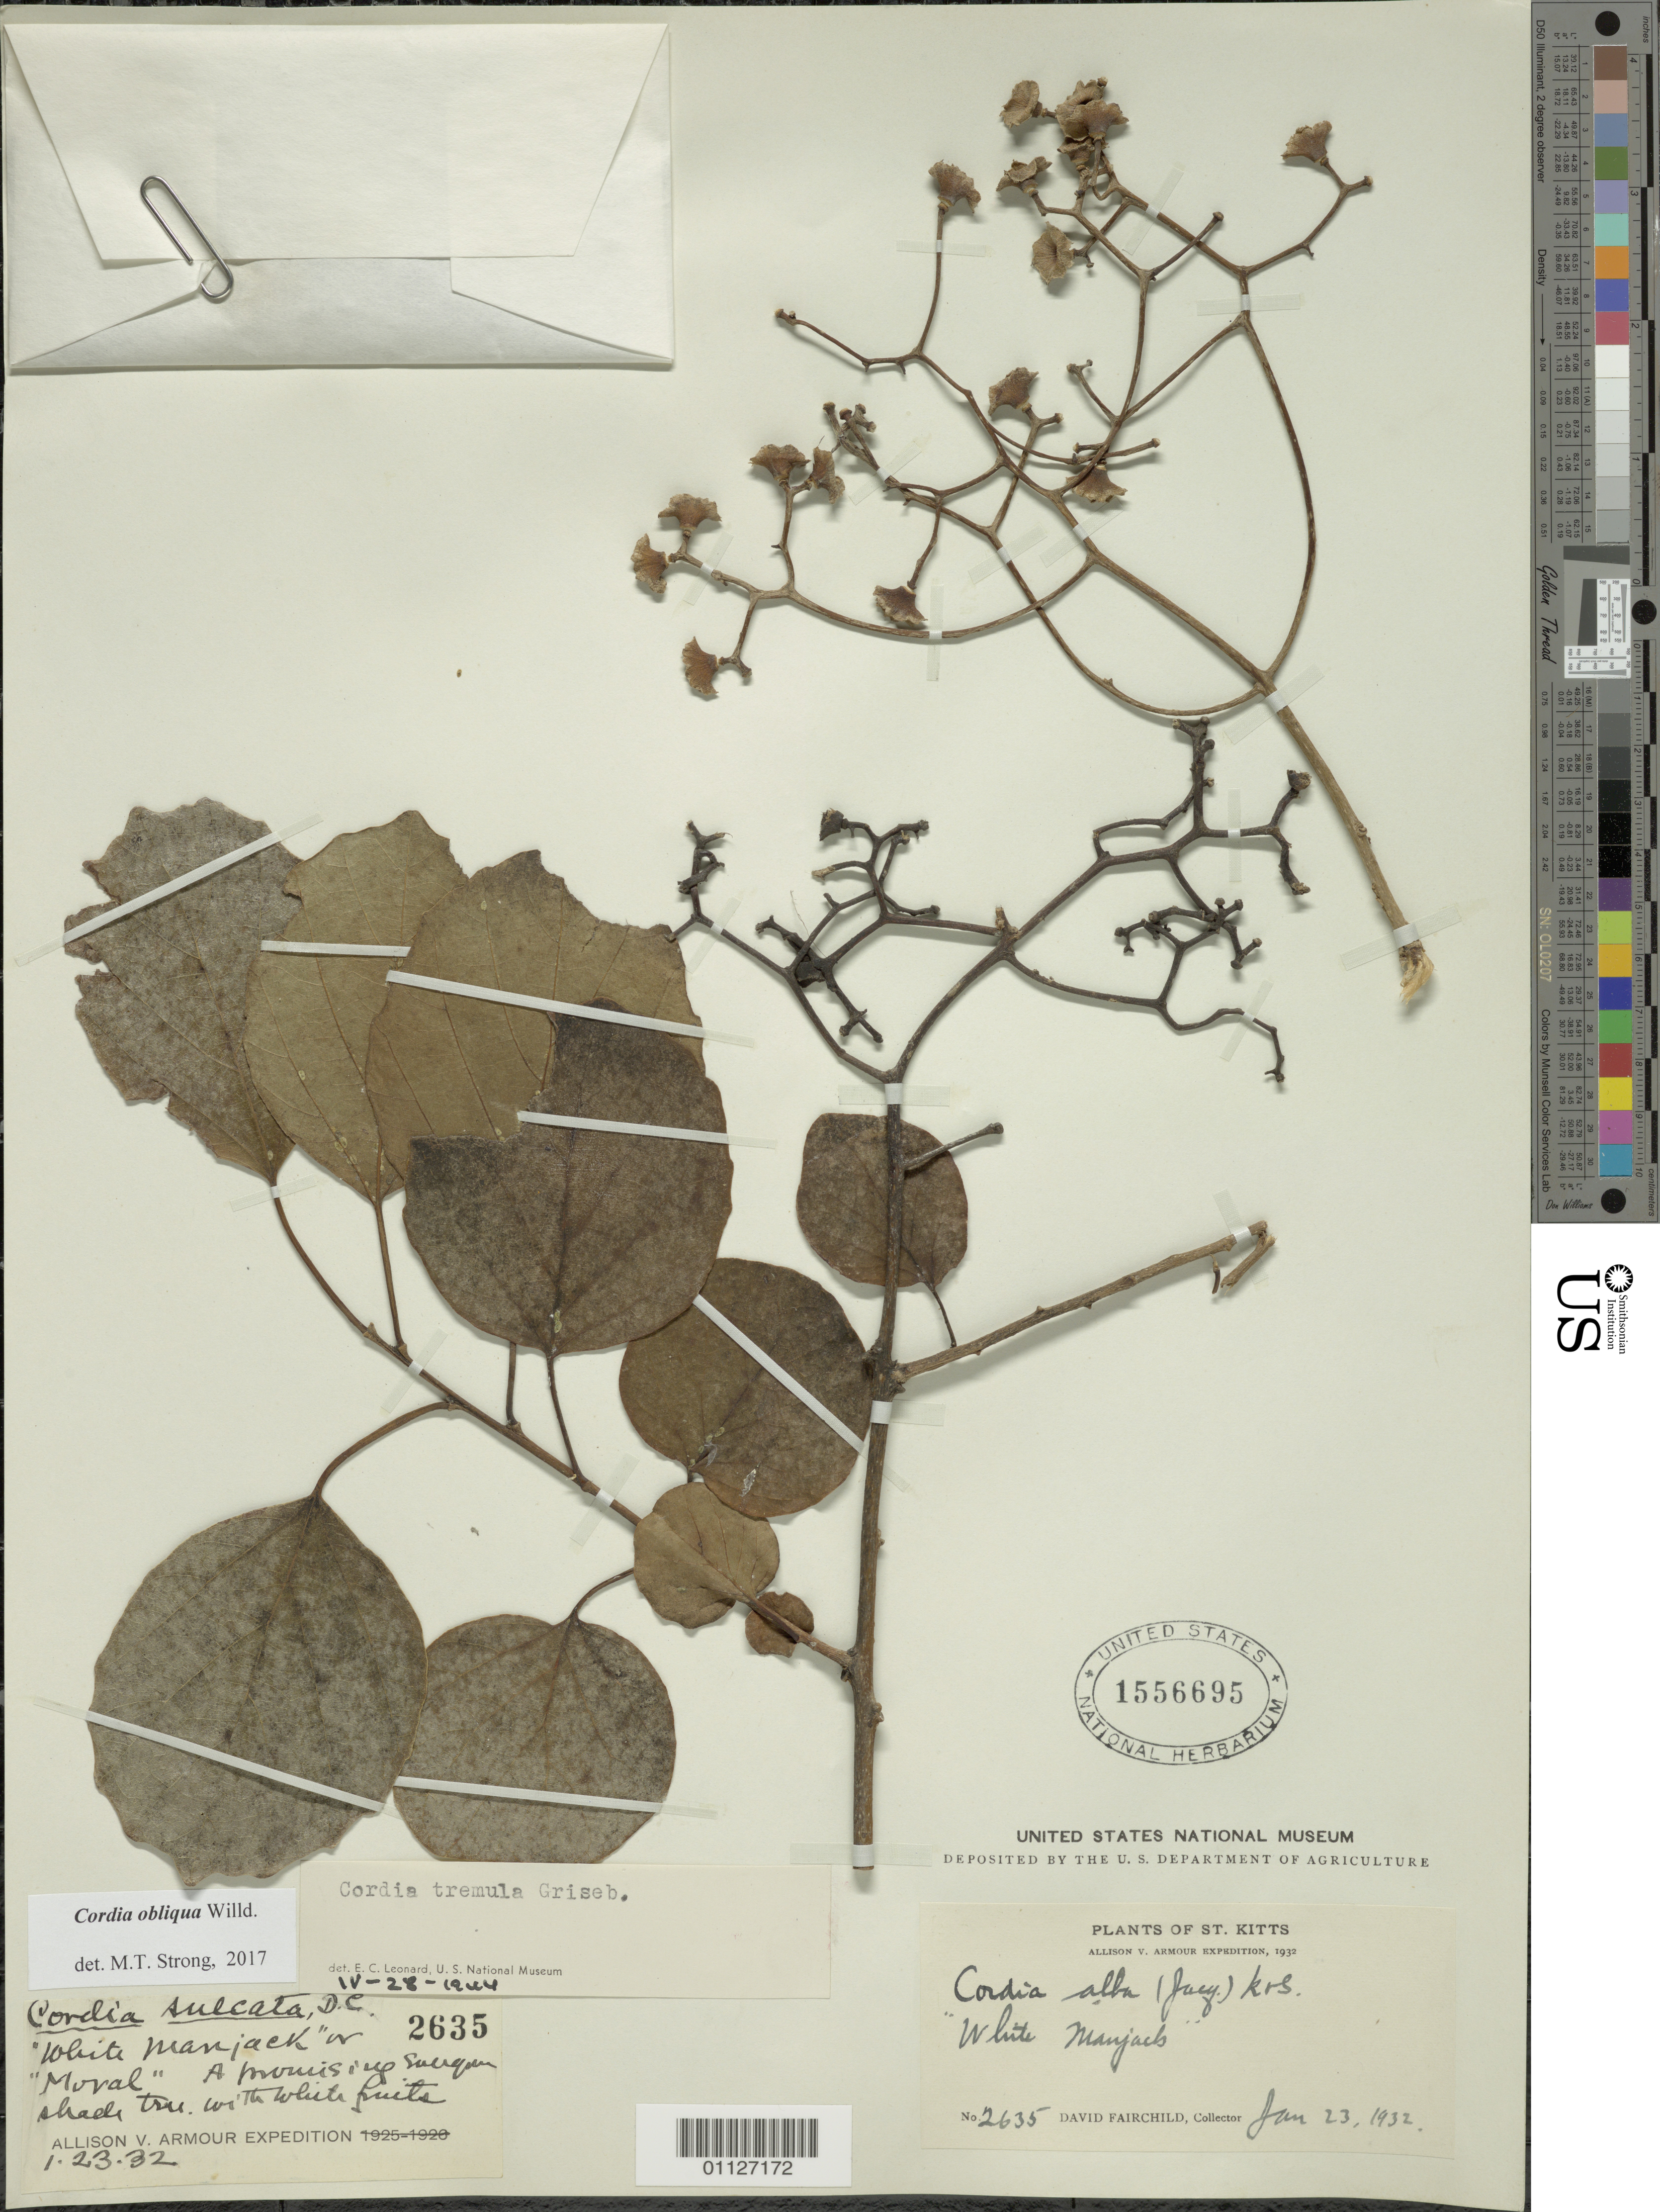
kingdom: Plantae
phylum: Tracheophyta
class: Magnoliopsida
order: Boraginales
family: Cordiaceae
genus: Cordia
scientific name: Cordia obliqua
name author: Willd.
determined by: Strong, M. T., (US), Smithsonian Institution - National Museum of Natural History (UNITED STATES)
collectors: D. Fairchild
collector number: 2635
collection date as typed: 23 Jan 1932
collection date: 1932-01-23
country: St. Christopher-Nevis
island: St. Christopher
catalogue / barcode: US 1556695